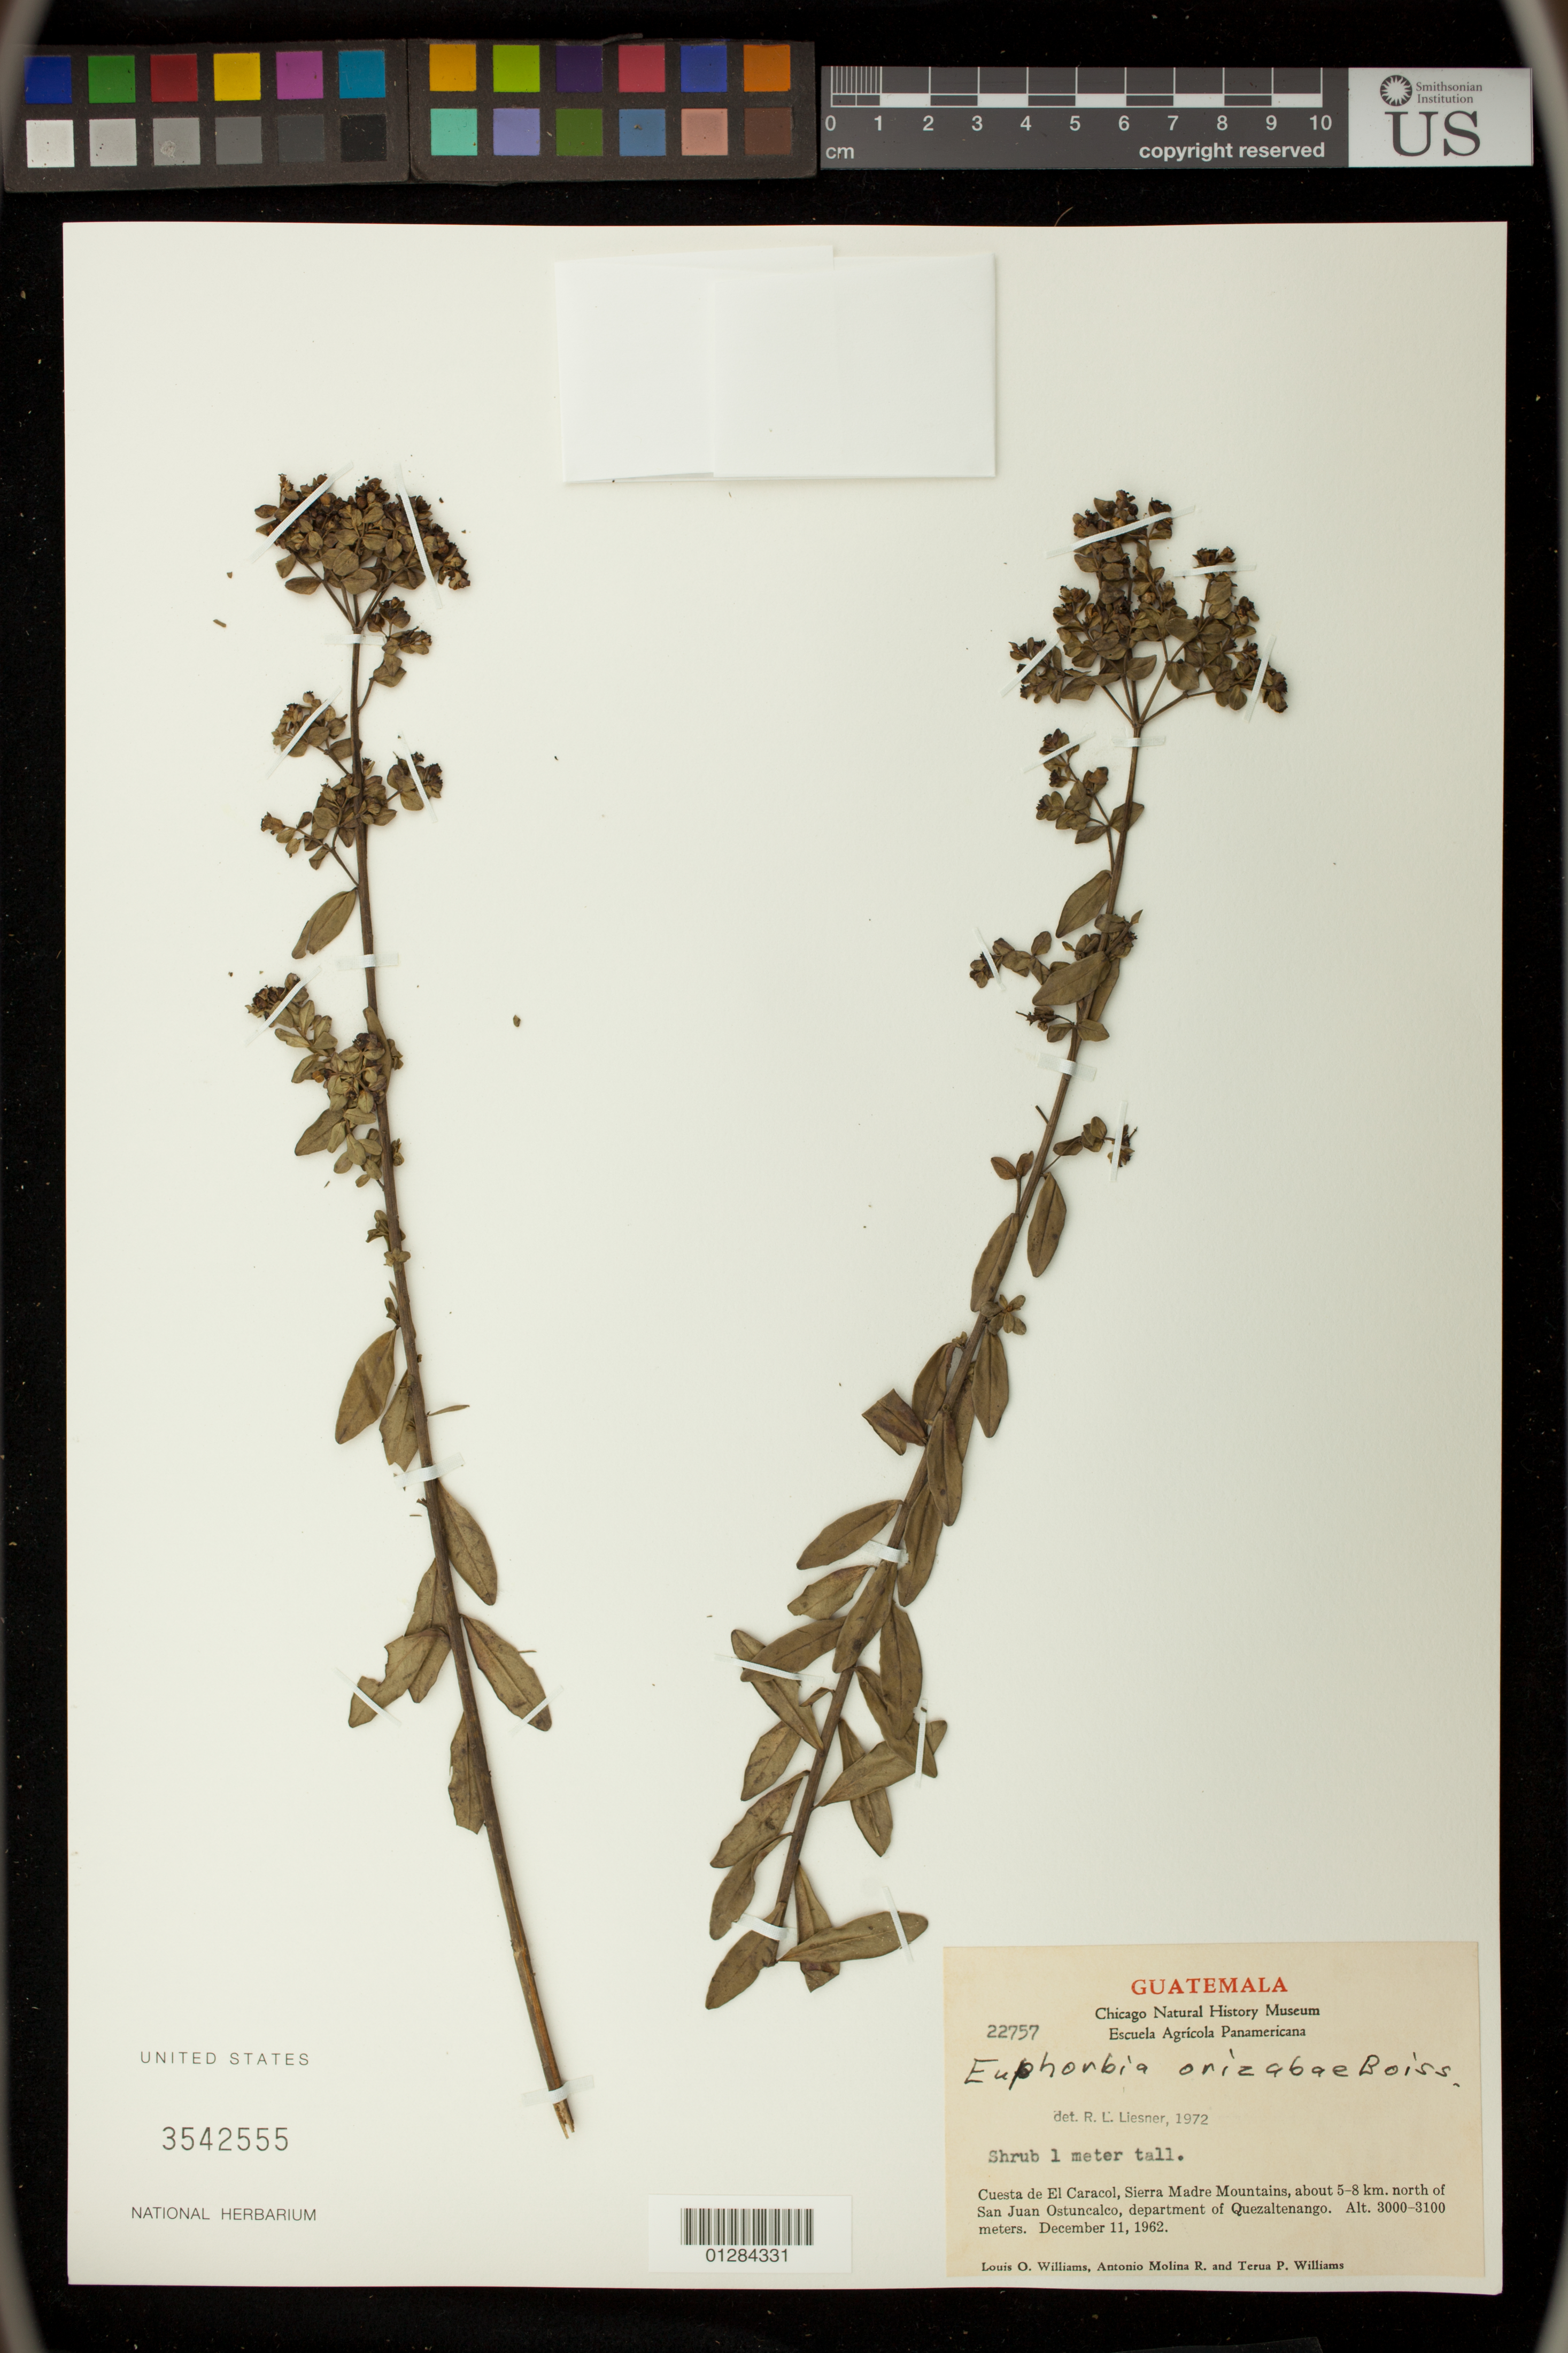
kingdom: Plantae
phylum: Tracheophyta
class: Magnoliopsida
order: Malpighiales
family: Euphorbiaceae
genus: Euphorbia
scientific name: Euphorbia orizabae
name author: Boiss.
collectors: L. O. Williams, A. Molina & T. P. Williams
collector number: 22757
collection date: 1962-12-11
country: Guatemala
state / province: San Marcos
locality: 5-8 km north of San Juan Ostuncalco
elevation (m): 3000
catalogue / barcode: US 3542555